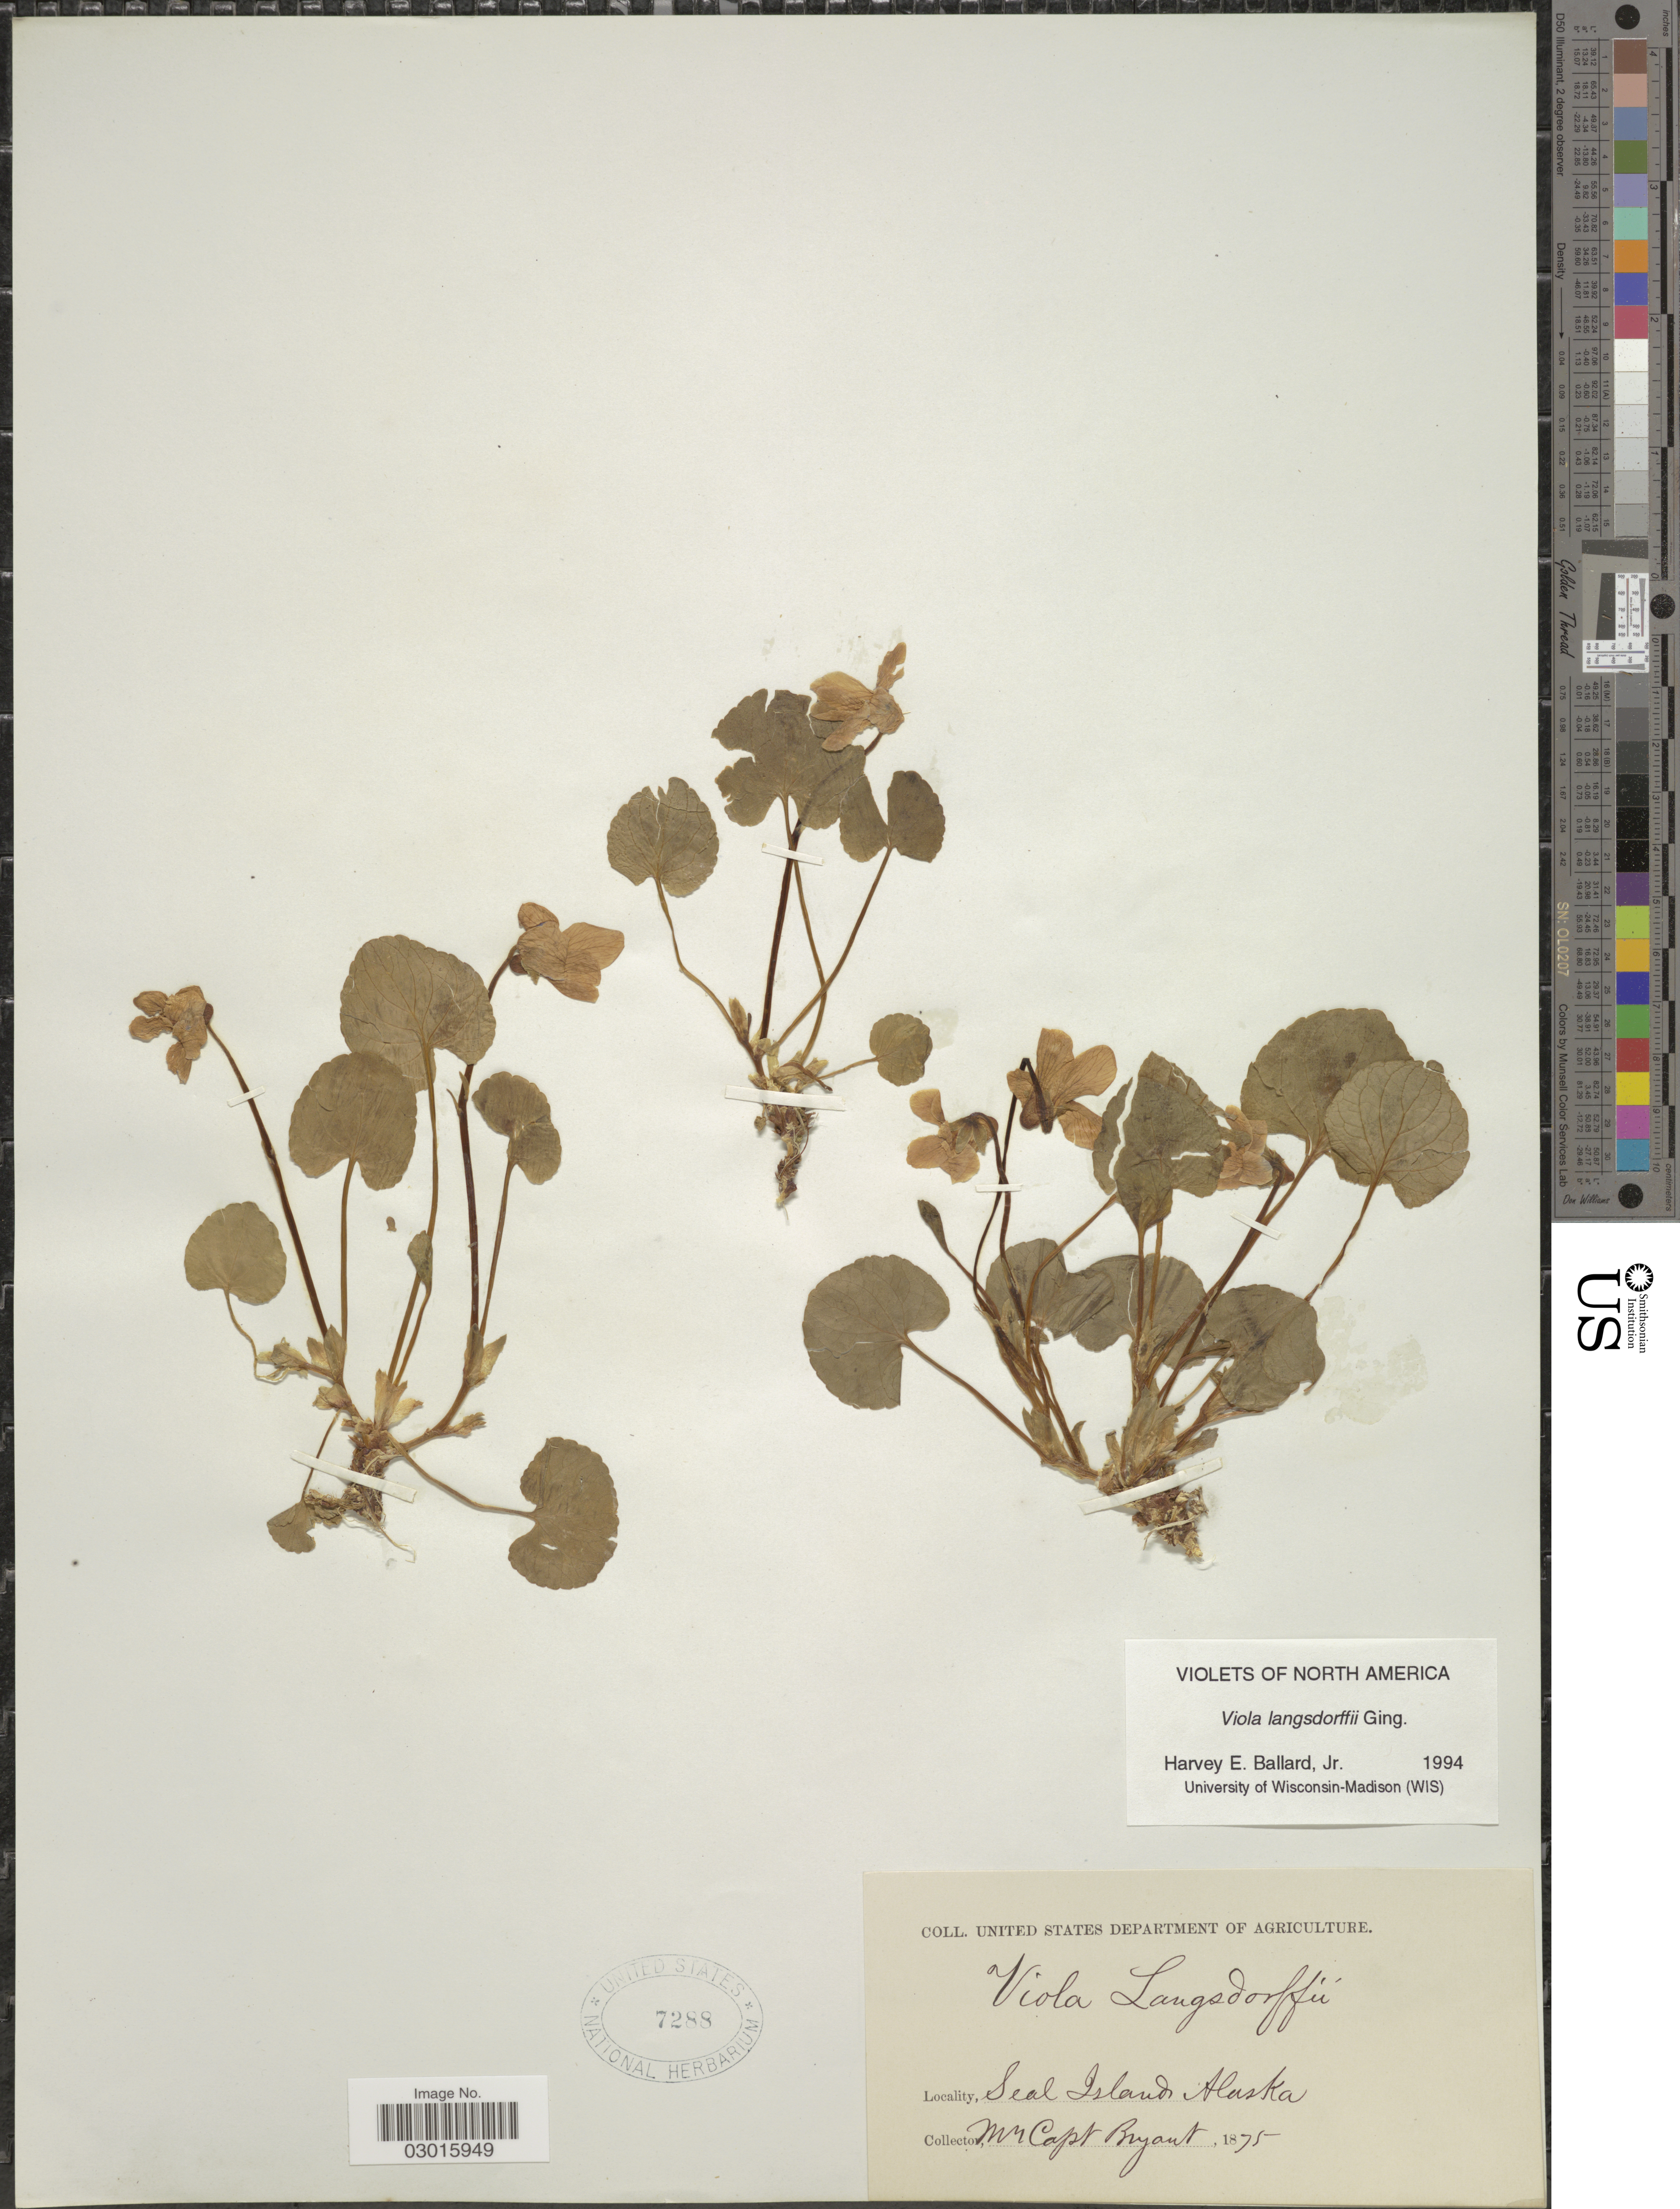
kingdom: Plantae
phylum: Tracheophyta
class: Magnoliopsida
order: Malpighiales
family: Violaceae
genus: Viola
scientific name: Viola langsdorffii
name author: Fisch. ex Ging.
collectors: Bryant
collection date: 1875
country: United States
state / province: Alaska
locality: Seal Island.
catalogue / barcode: US 7288